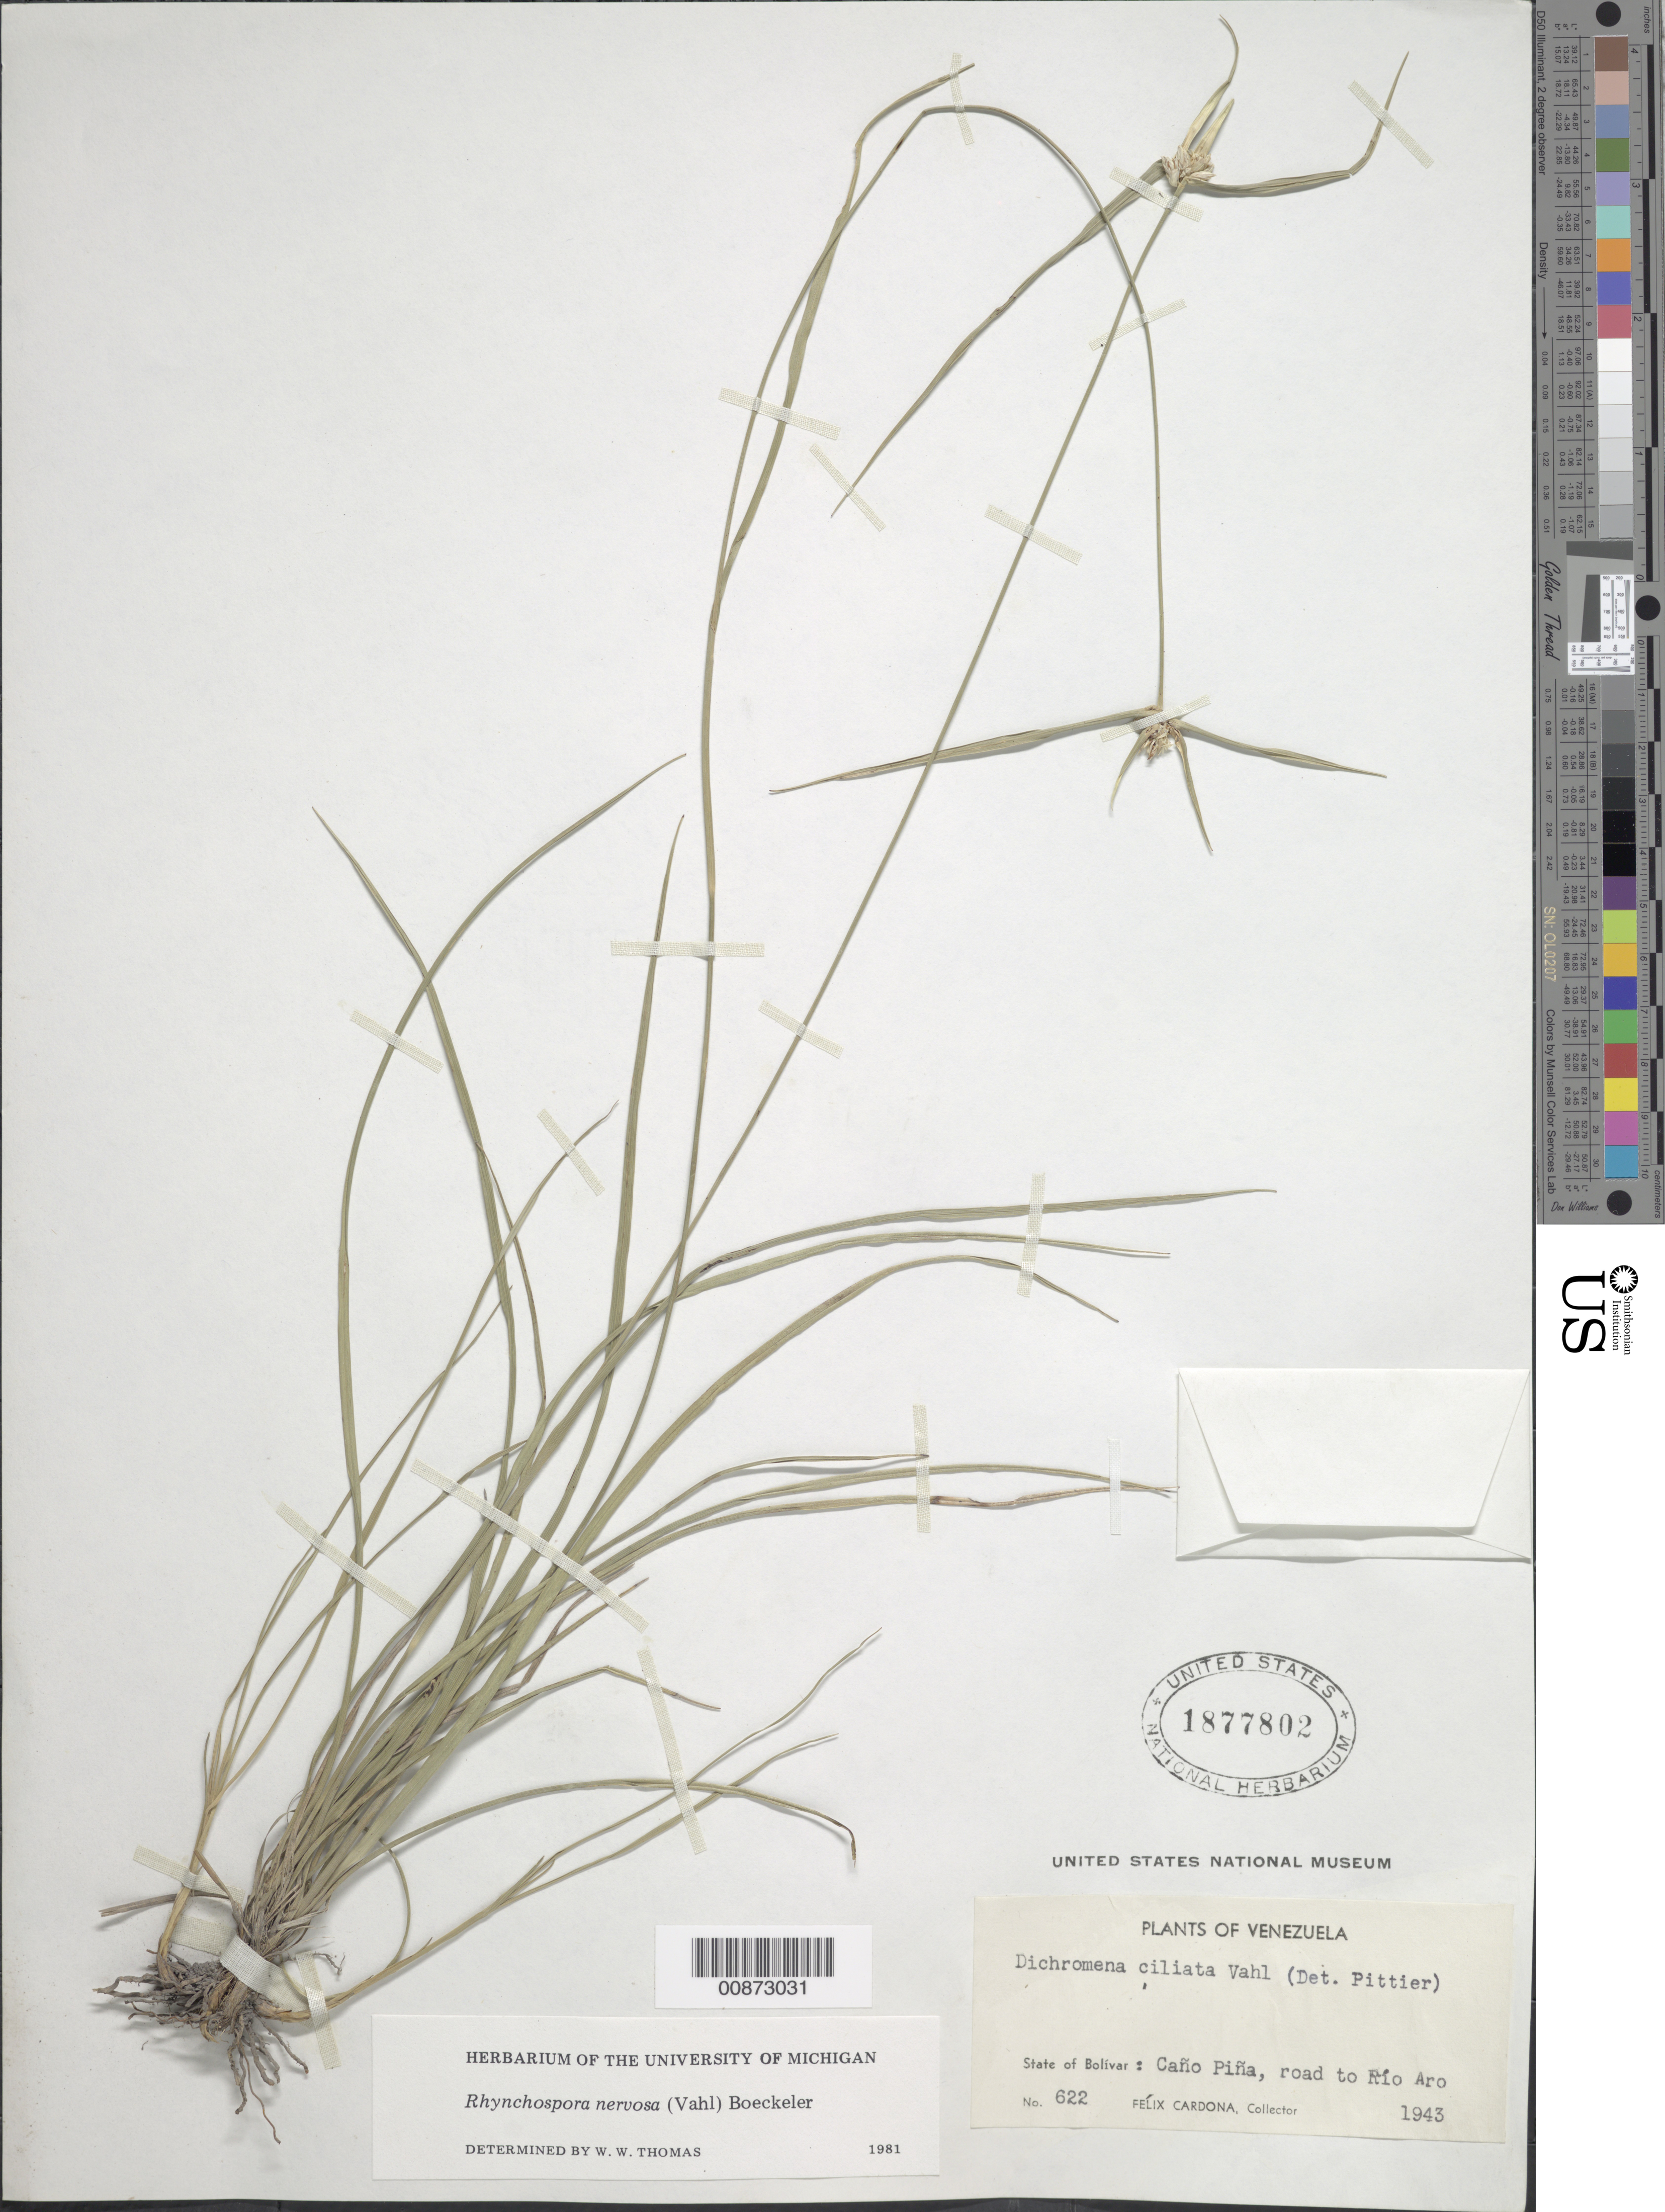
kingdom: Plantae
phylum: Tracheophyta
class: Liliopsida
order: Poales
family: Cyperaceae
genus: Rhynchospora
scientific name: Rhynchospora nervosa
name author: (Vahl) Boeckeler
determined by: Thomas, W. W., (NY), New York Botanical Garden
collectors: F. Cardona Puig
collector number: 622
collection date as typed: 1943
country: Venezuela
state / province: Bolívar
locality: Caño Piña, road to Río Aro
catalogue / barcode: US 1877802